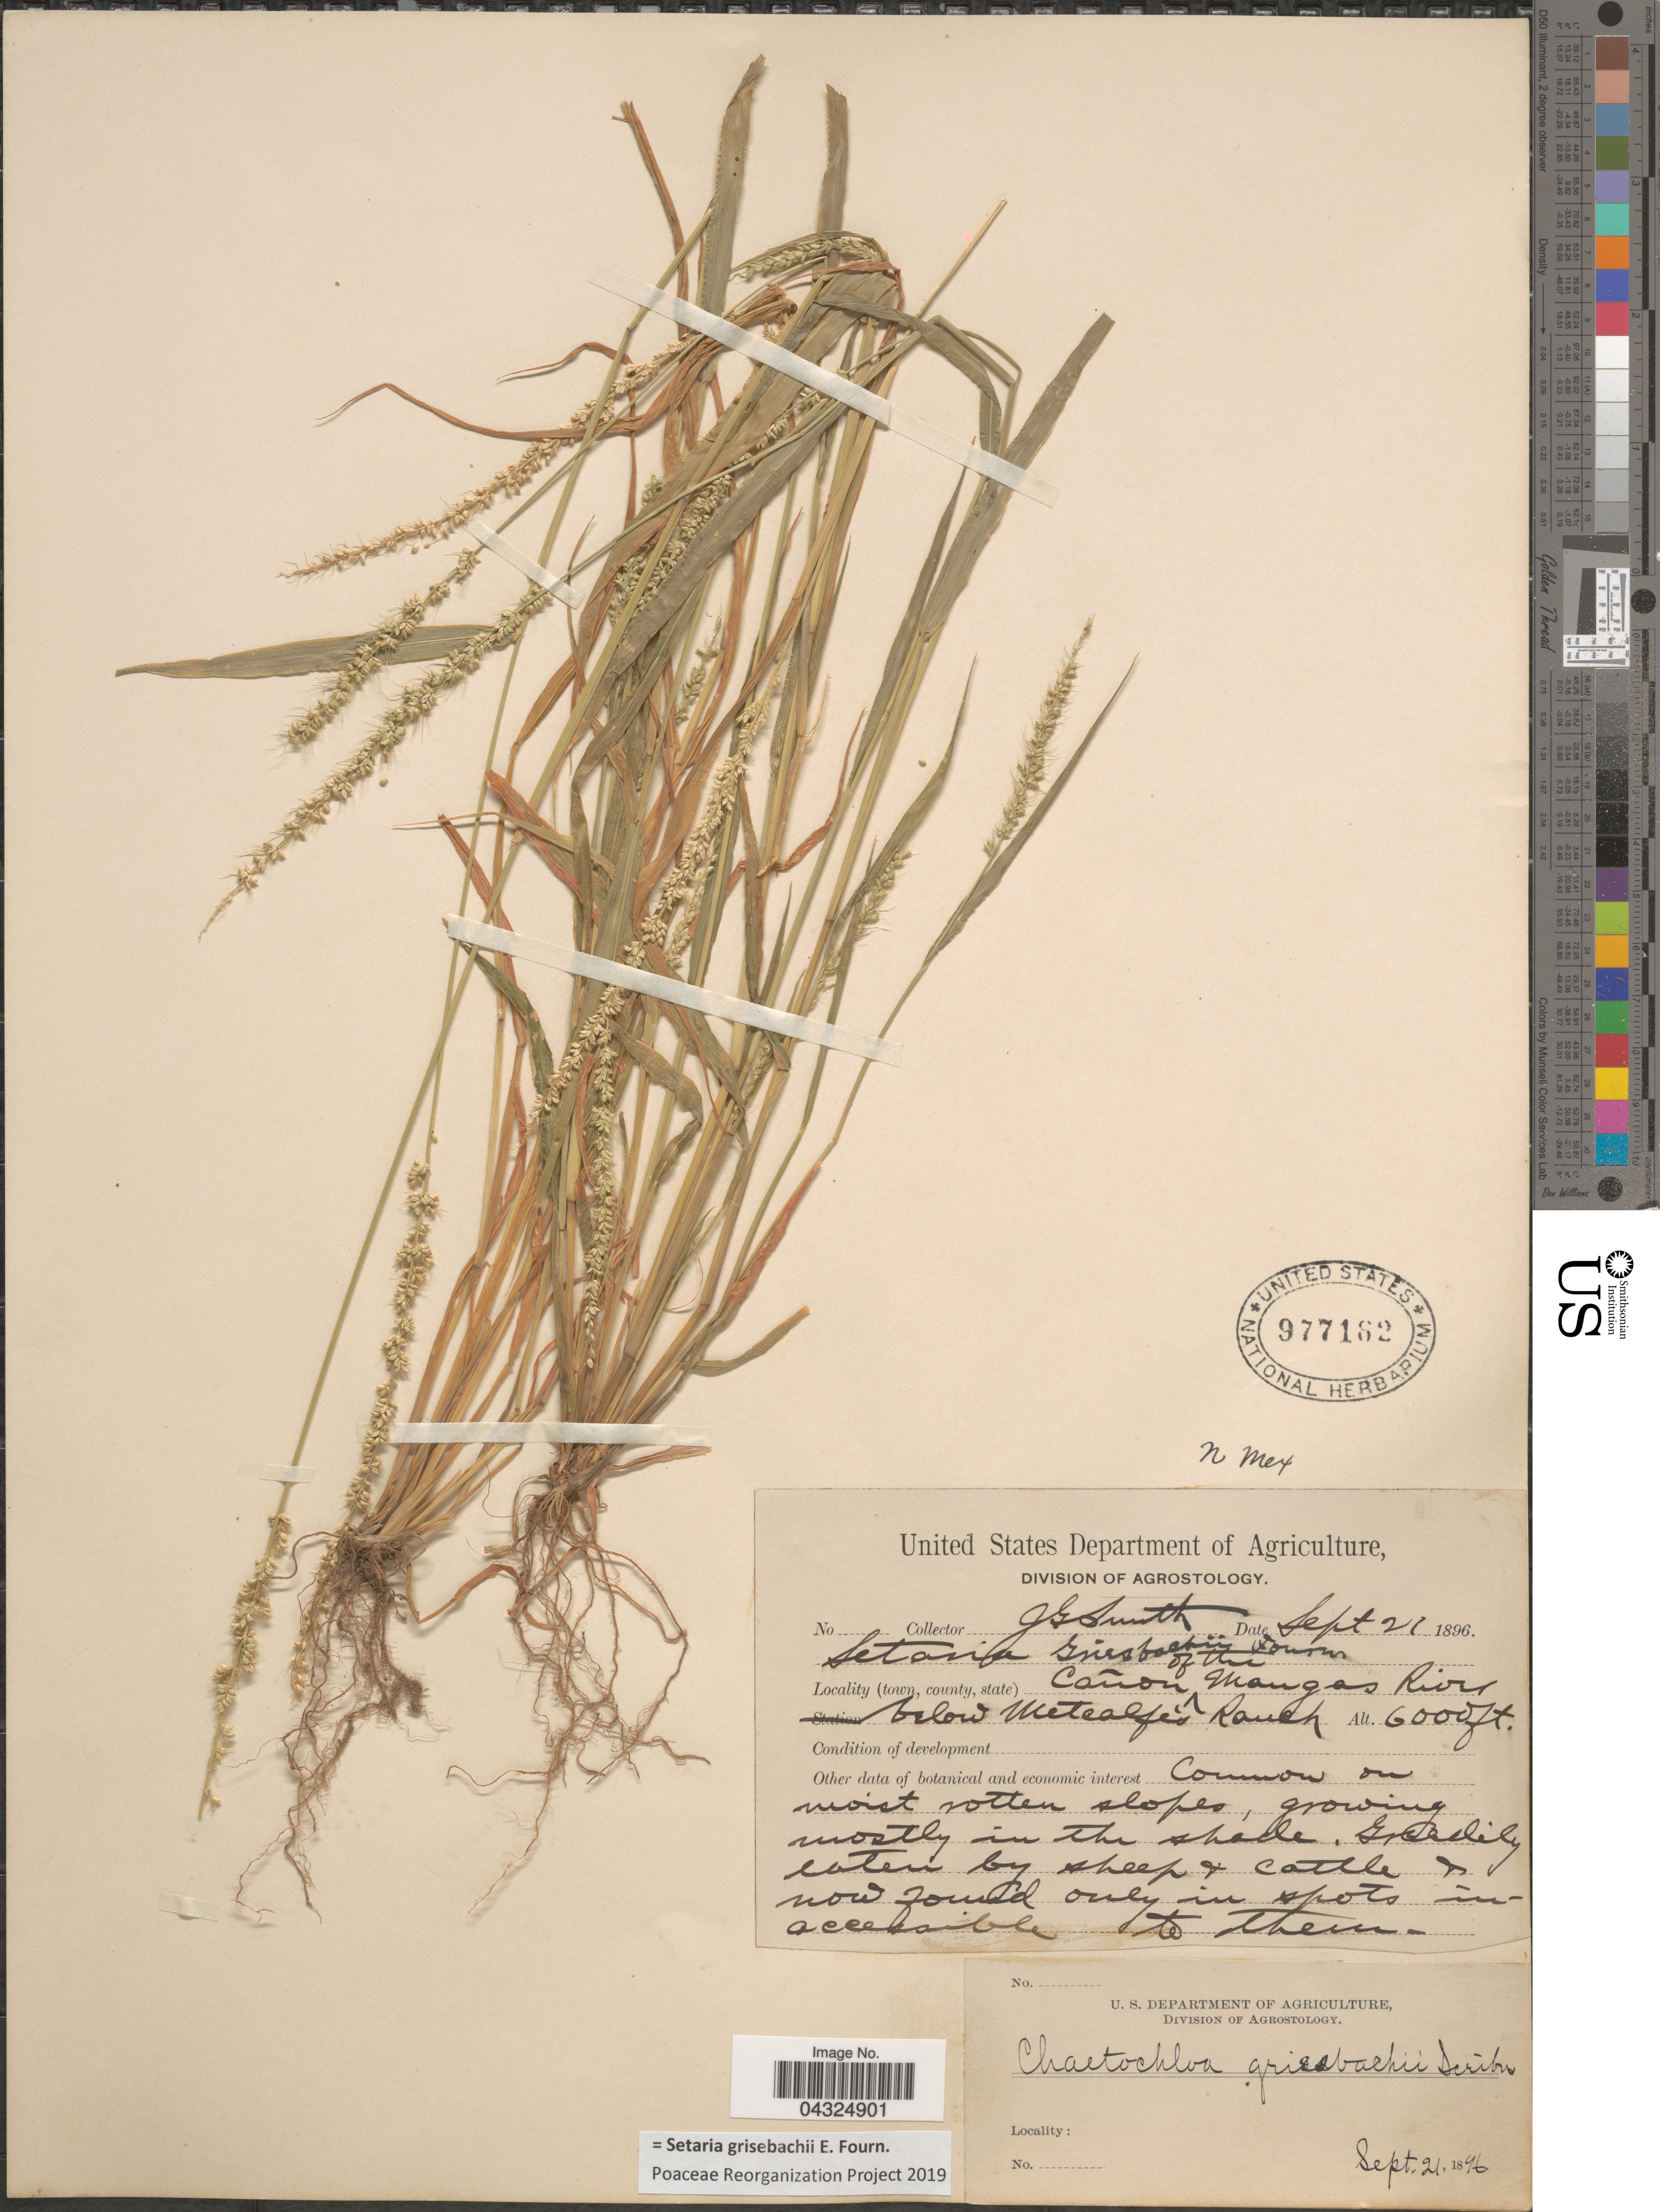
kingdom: Plantae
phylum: Tracheophyta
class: Liliopsida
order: Poales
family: Poaceae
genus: Setaria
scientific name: Setaria grisebachii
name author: E. Fourn.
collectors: J. G. Smith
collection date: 1896-09-21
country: United States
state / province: New Mexico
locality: Cañon of the Mangas River below Metcalfes Ranch.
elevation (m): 1829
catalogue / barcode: US 977162